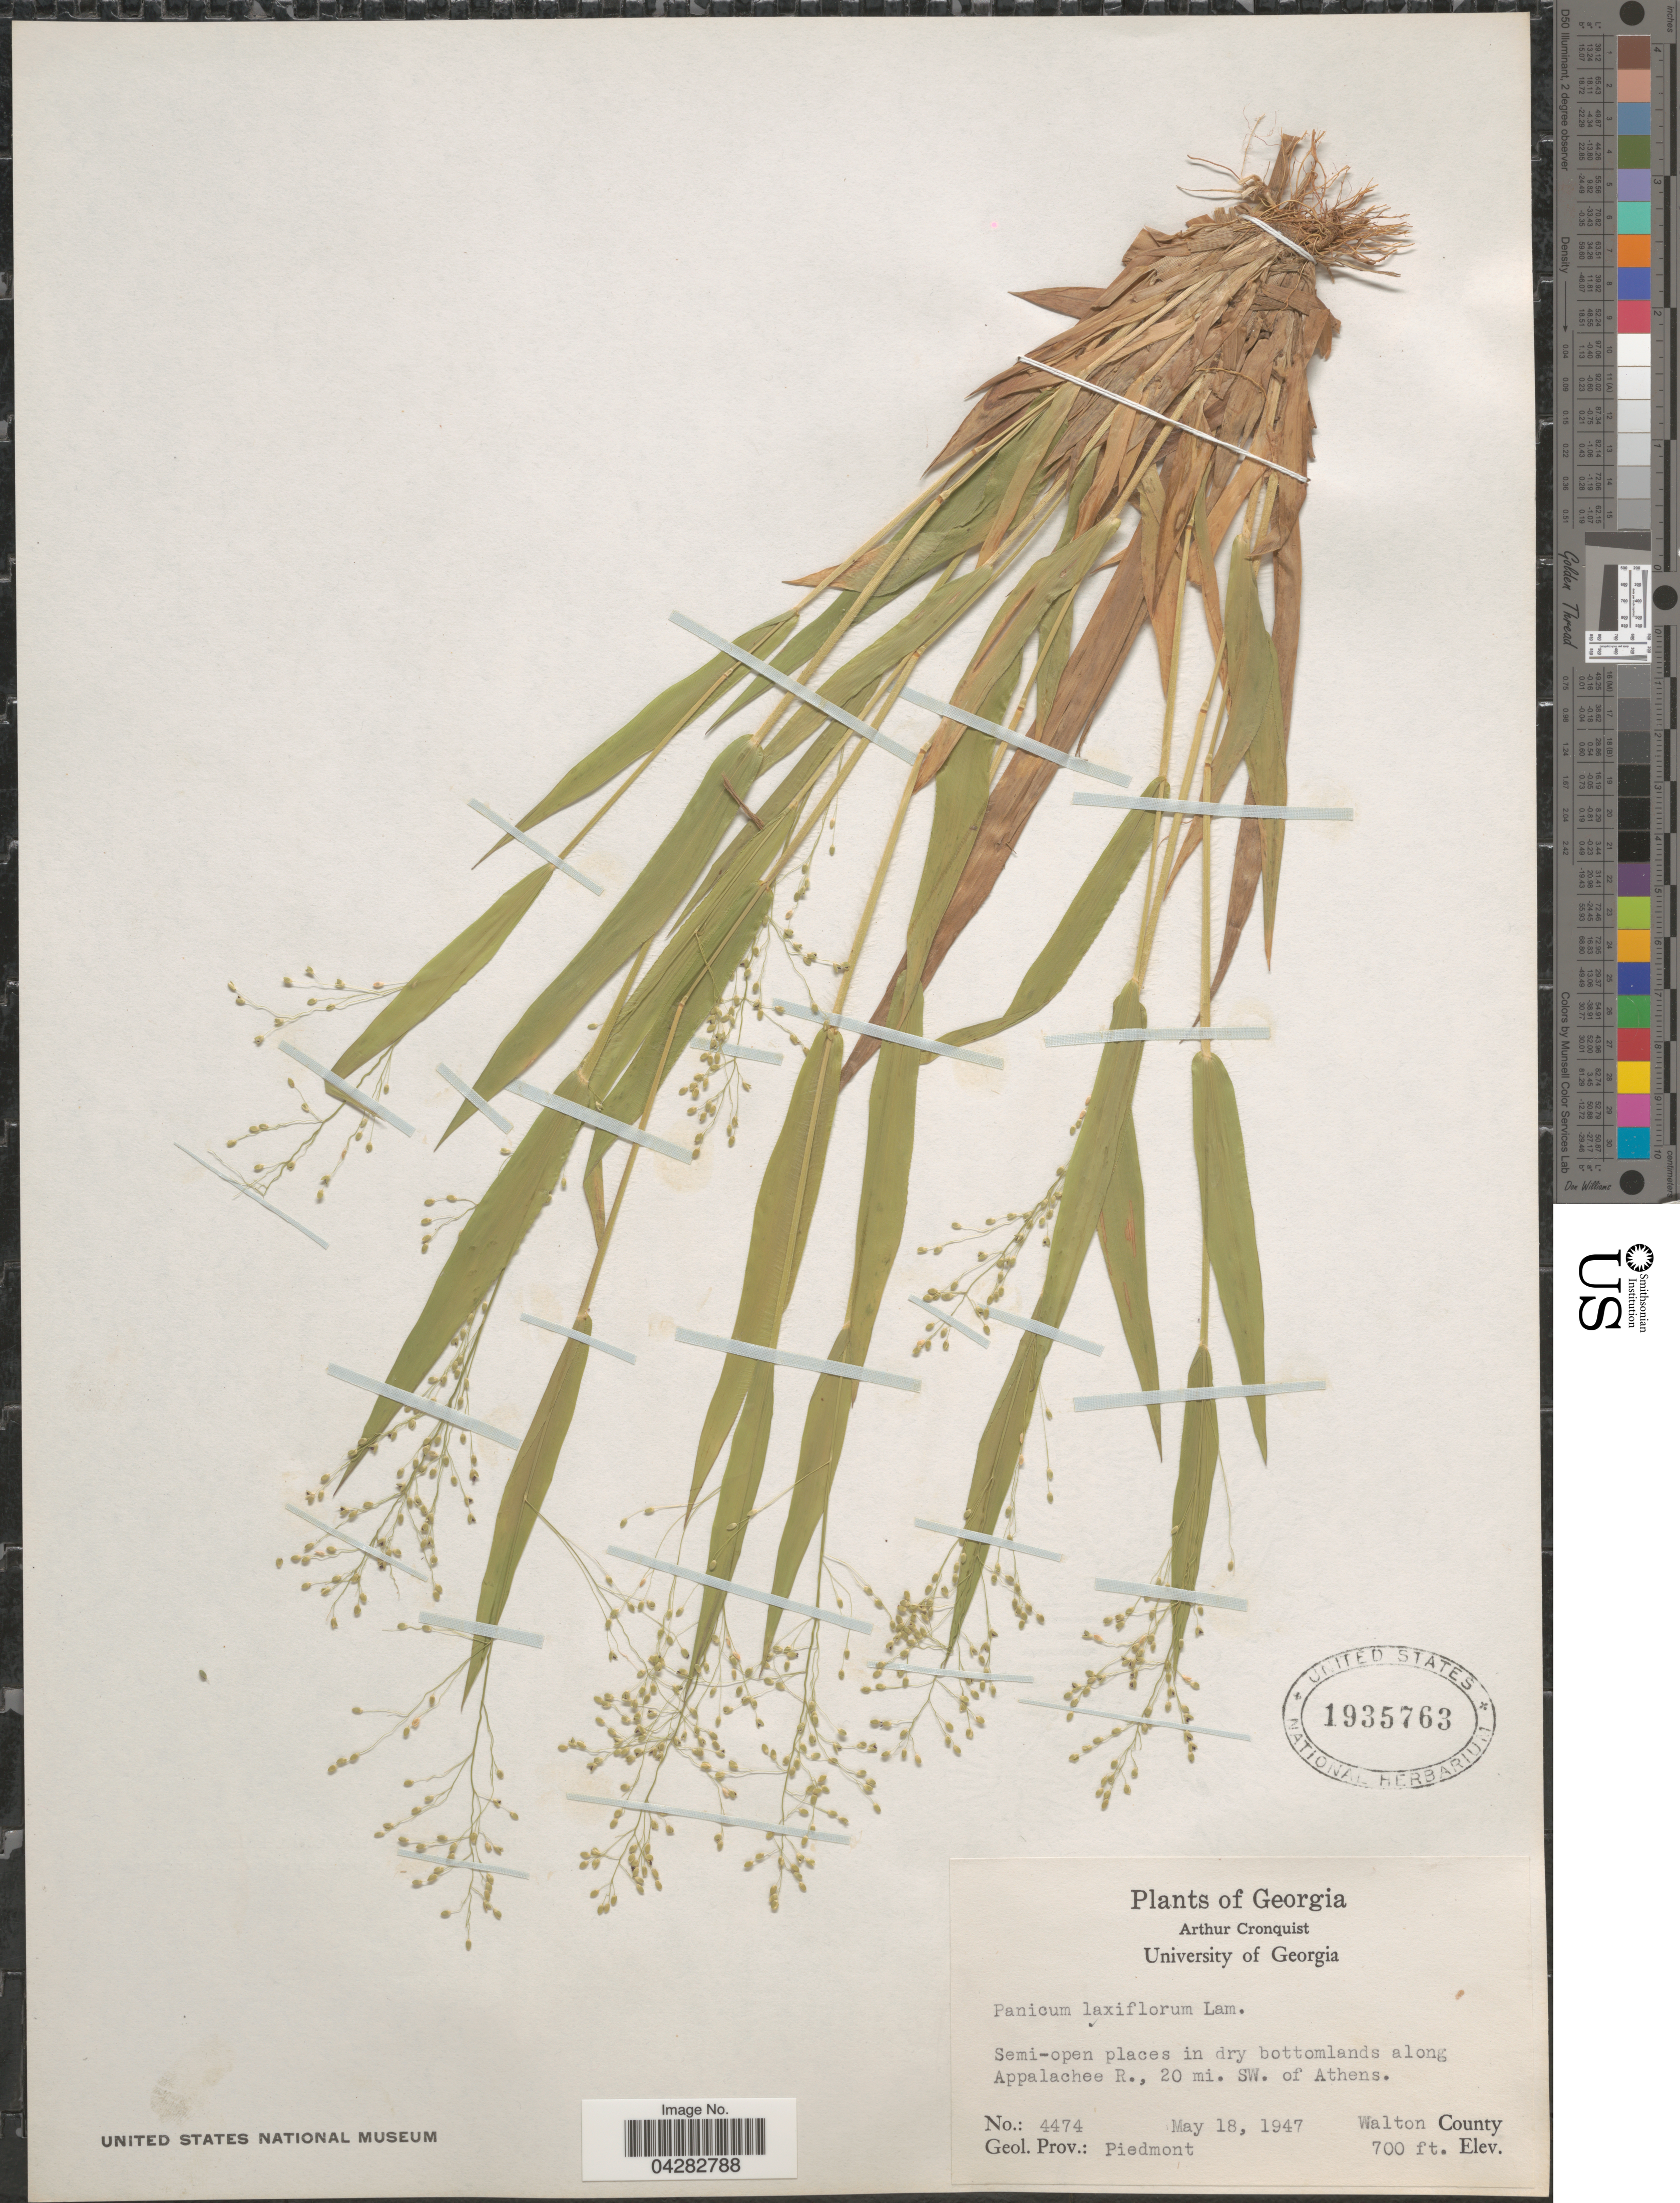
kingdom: Plantae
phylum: Tracheophyta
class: Liliopsida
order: Poales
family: Poaceae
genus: Dichanthelium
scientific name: Dichanthelium laxiflorum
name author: (Lam.) Gould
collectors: A. J. Cronquist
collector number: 4474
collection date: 1947-05-18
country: United States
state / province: Georgia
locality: Semi-open places in dry bottomlands along Appalachee R., 20 mi. SW. of Athens. Walton County. Geol. Prov.: Piedmont.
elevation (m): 213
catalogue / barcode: US 1935763